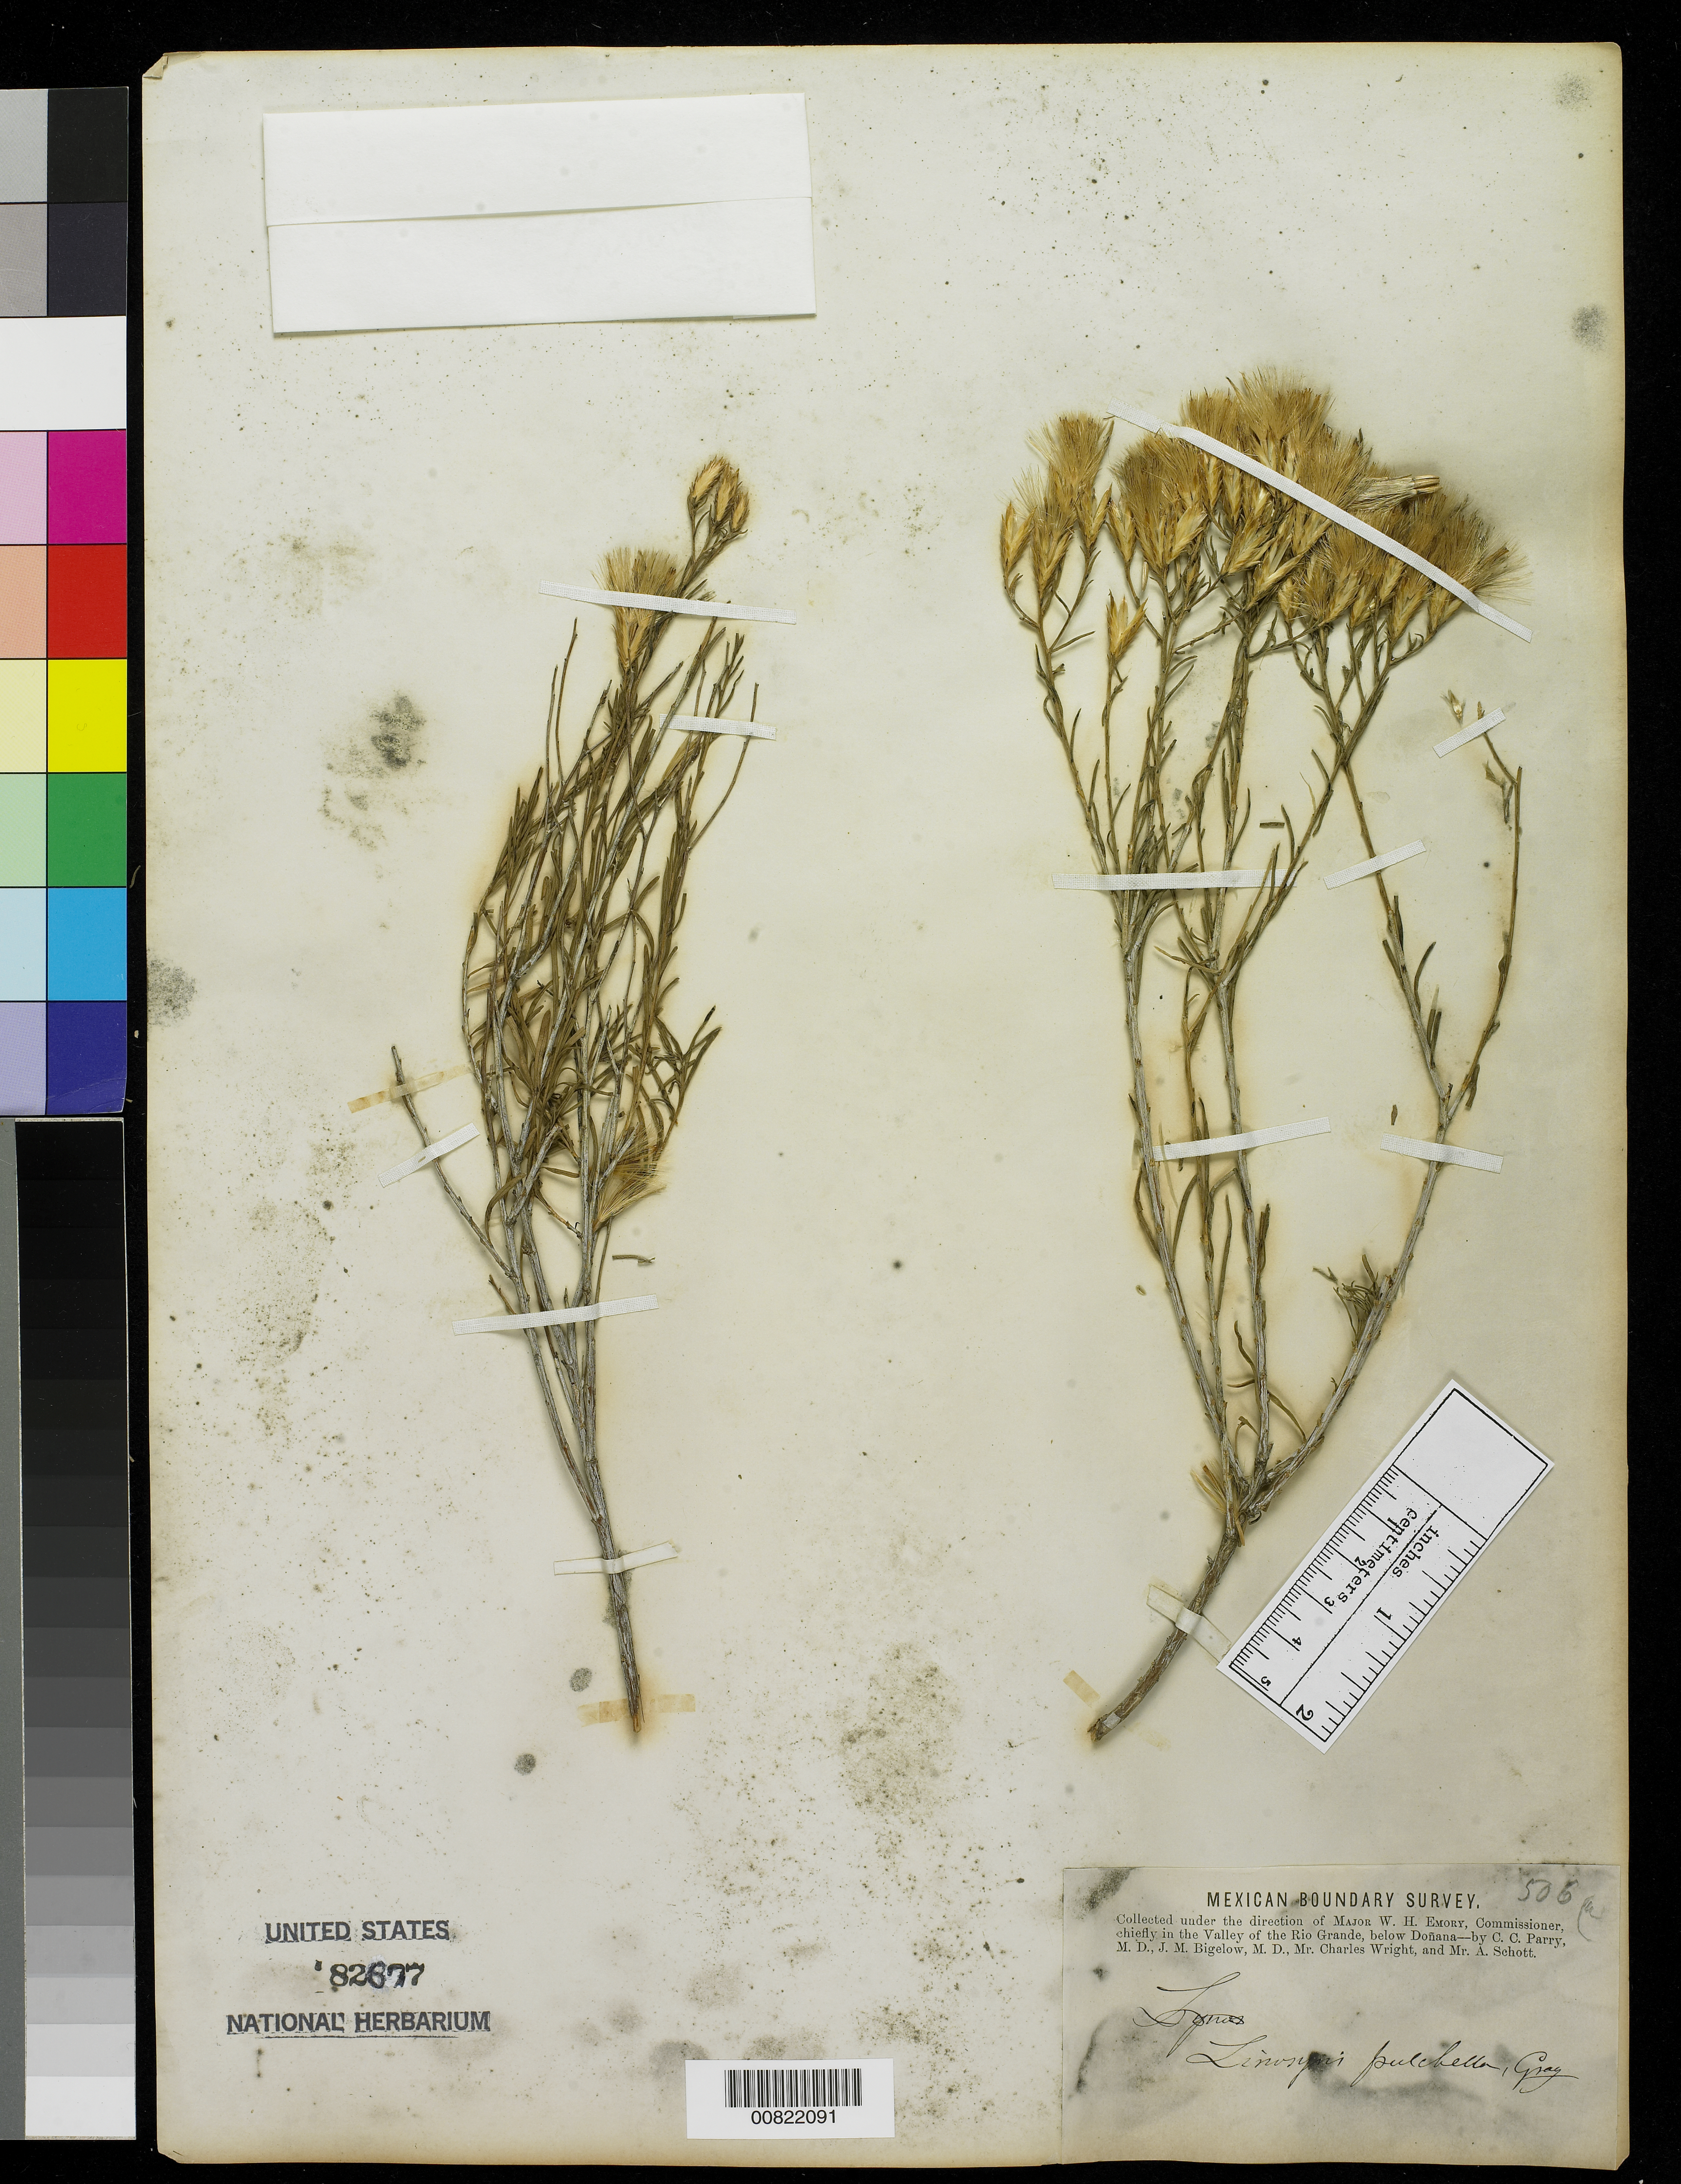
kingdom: Plantae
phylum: Tracheophyta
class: Magnoliopsida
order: Asterales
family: Asteraceae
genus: Lorandersonia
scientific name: Lorandersonia pulchella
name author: (A. Gray) Urbatsch et al.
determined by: Urbatsch, Lowell E., Curator (LSU), Louisiana State University (UNITED STATES)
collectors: C. C. Parry, J. M. Bigelow, C. Wright & A. C. V. Schott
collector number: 506a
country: United States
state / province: New Mexico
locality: Valley of the Rio Grande, below Doñana, New Mexico.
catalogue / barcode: US 82677